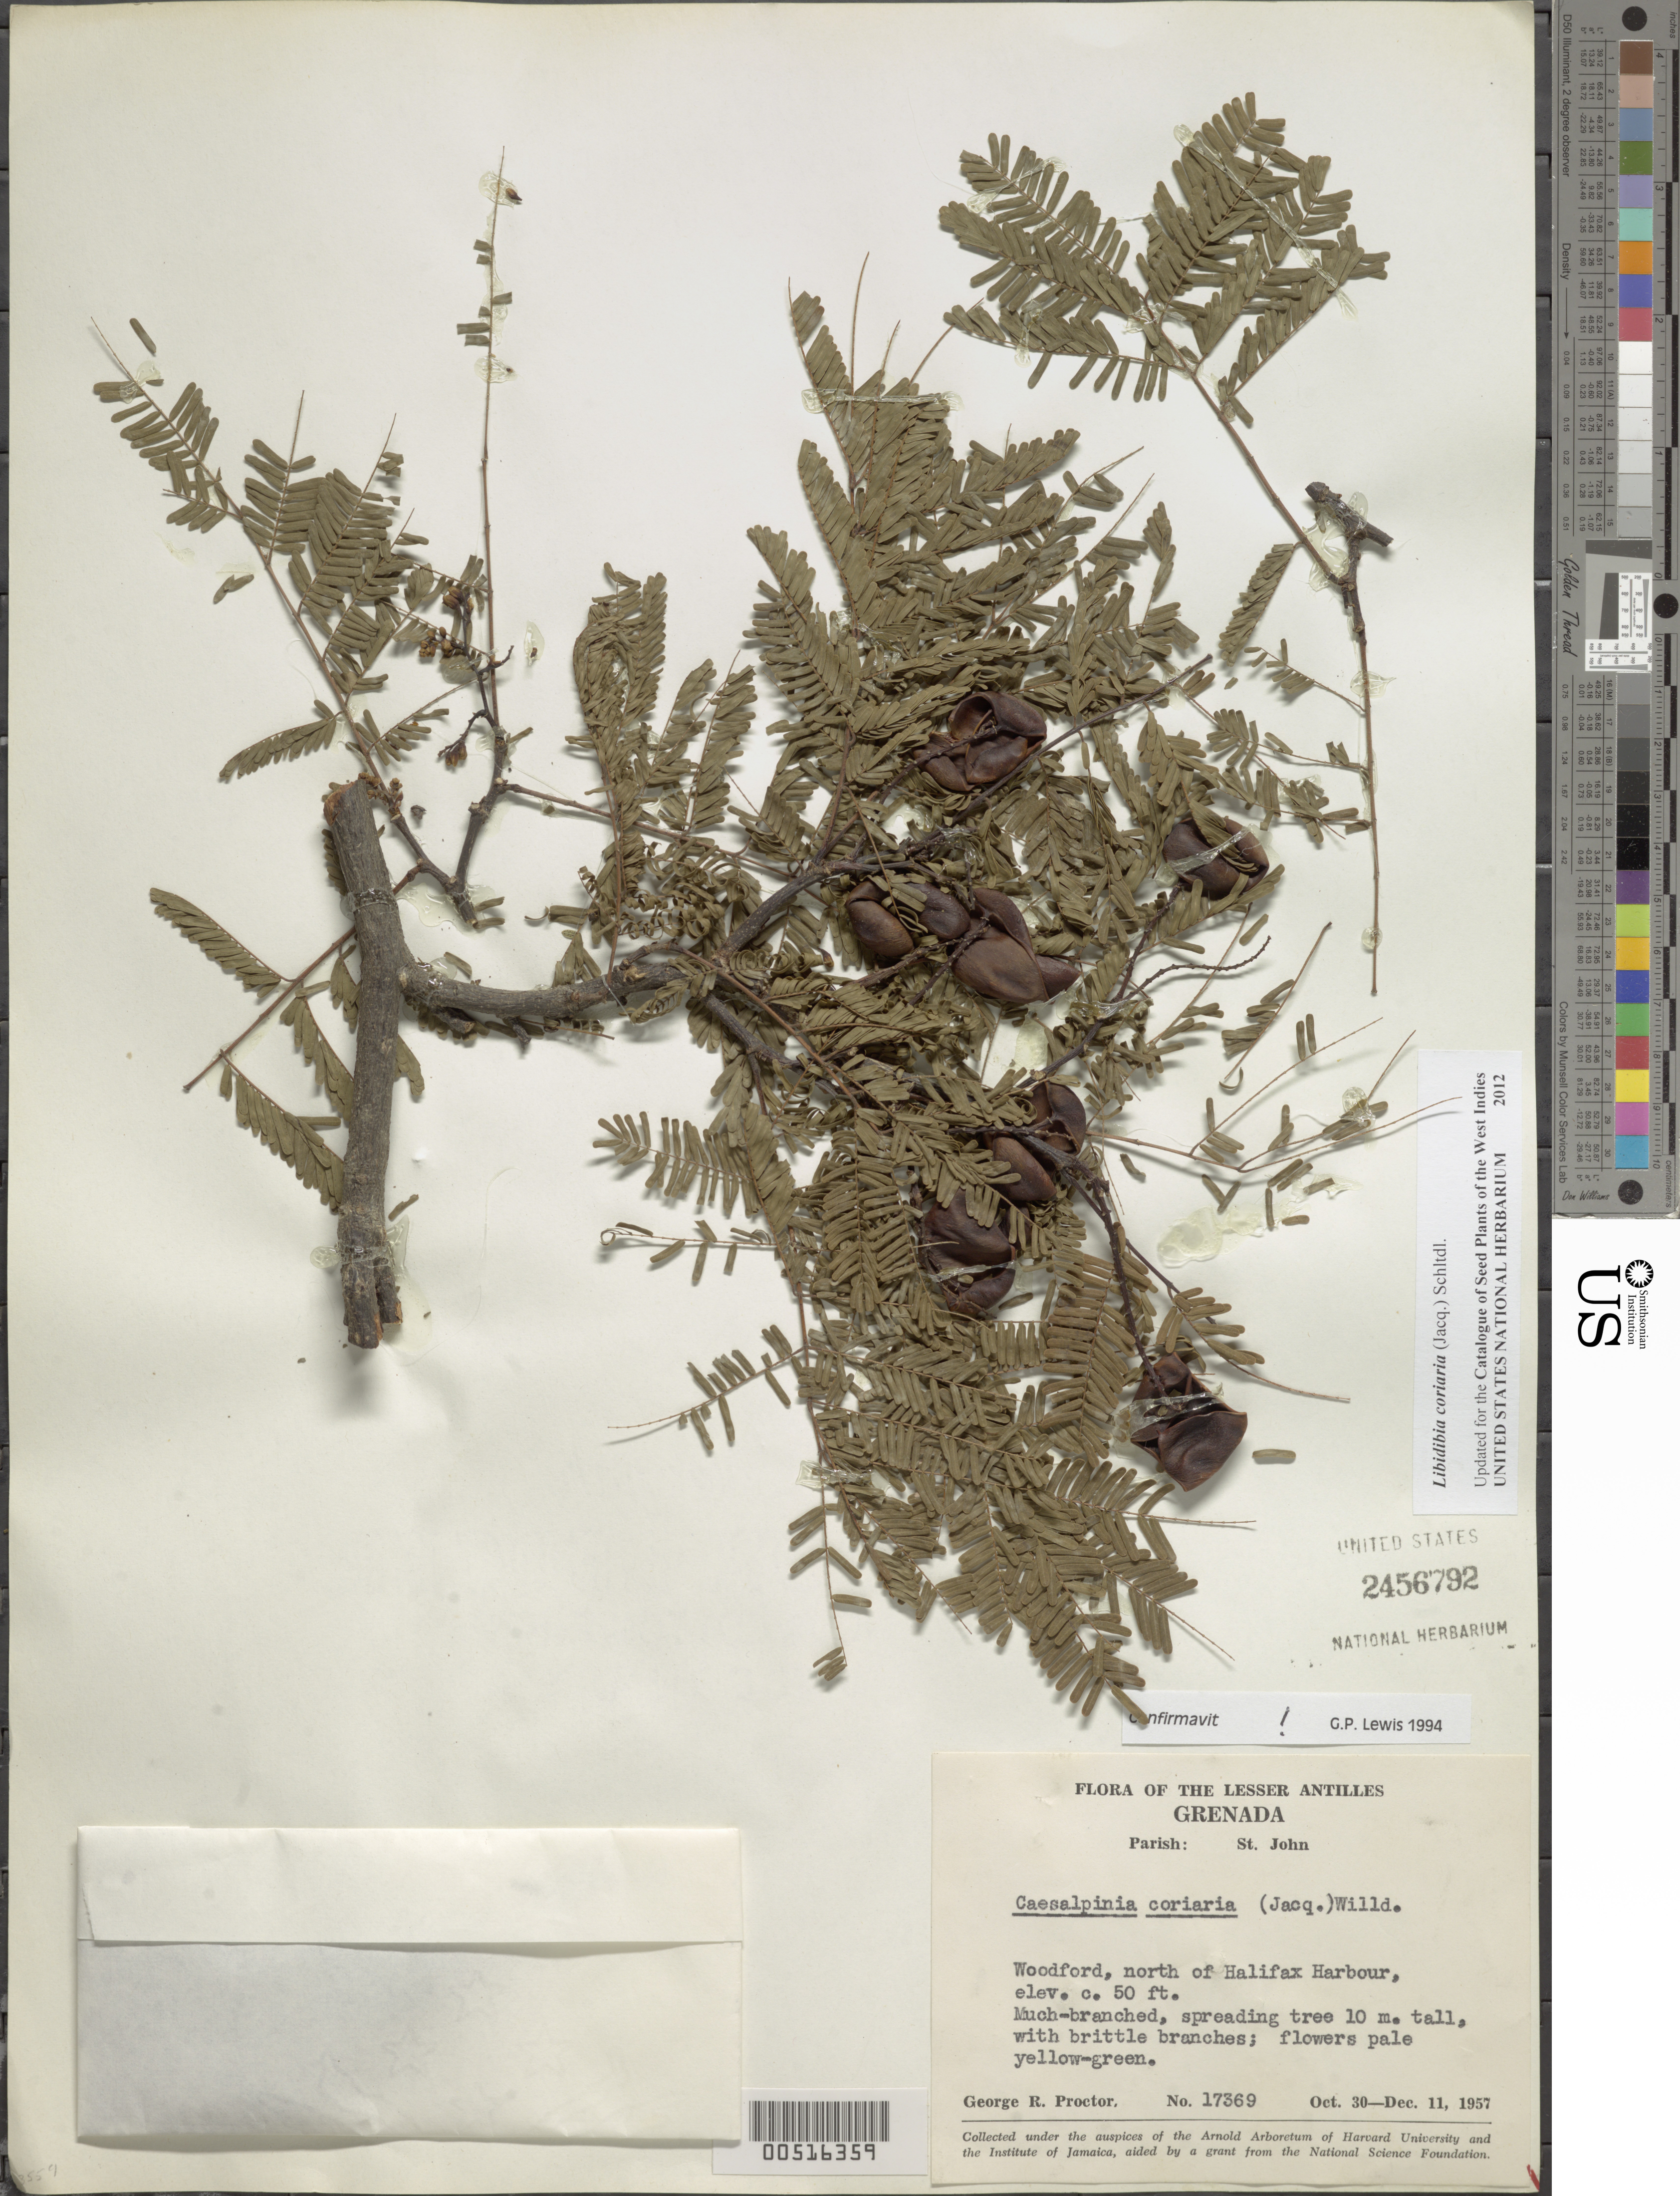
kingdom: Plantae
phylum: Tracheophyta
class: Magnoliopsida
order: Fabales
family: Fabaceae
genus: Libidibia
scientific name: Libidibia coriaria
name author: (Jacq.) Schltdl.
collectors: G. R. Proctor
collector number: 17369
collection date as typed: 30 Oct 1957 and 11 Dec 1957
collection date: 1957-10-30,1957-12-11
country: Grenada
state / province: Saint John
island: Grenada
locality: St. John Parish, Halifax Harbour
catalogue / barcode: US 2456792